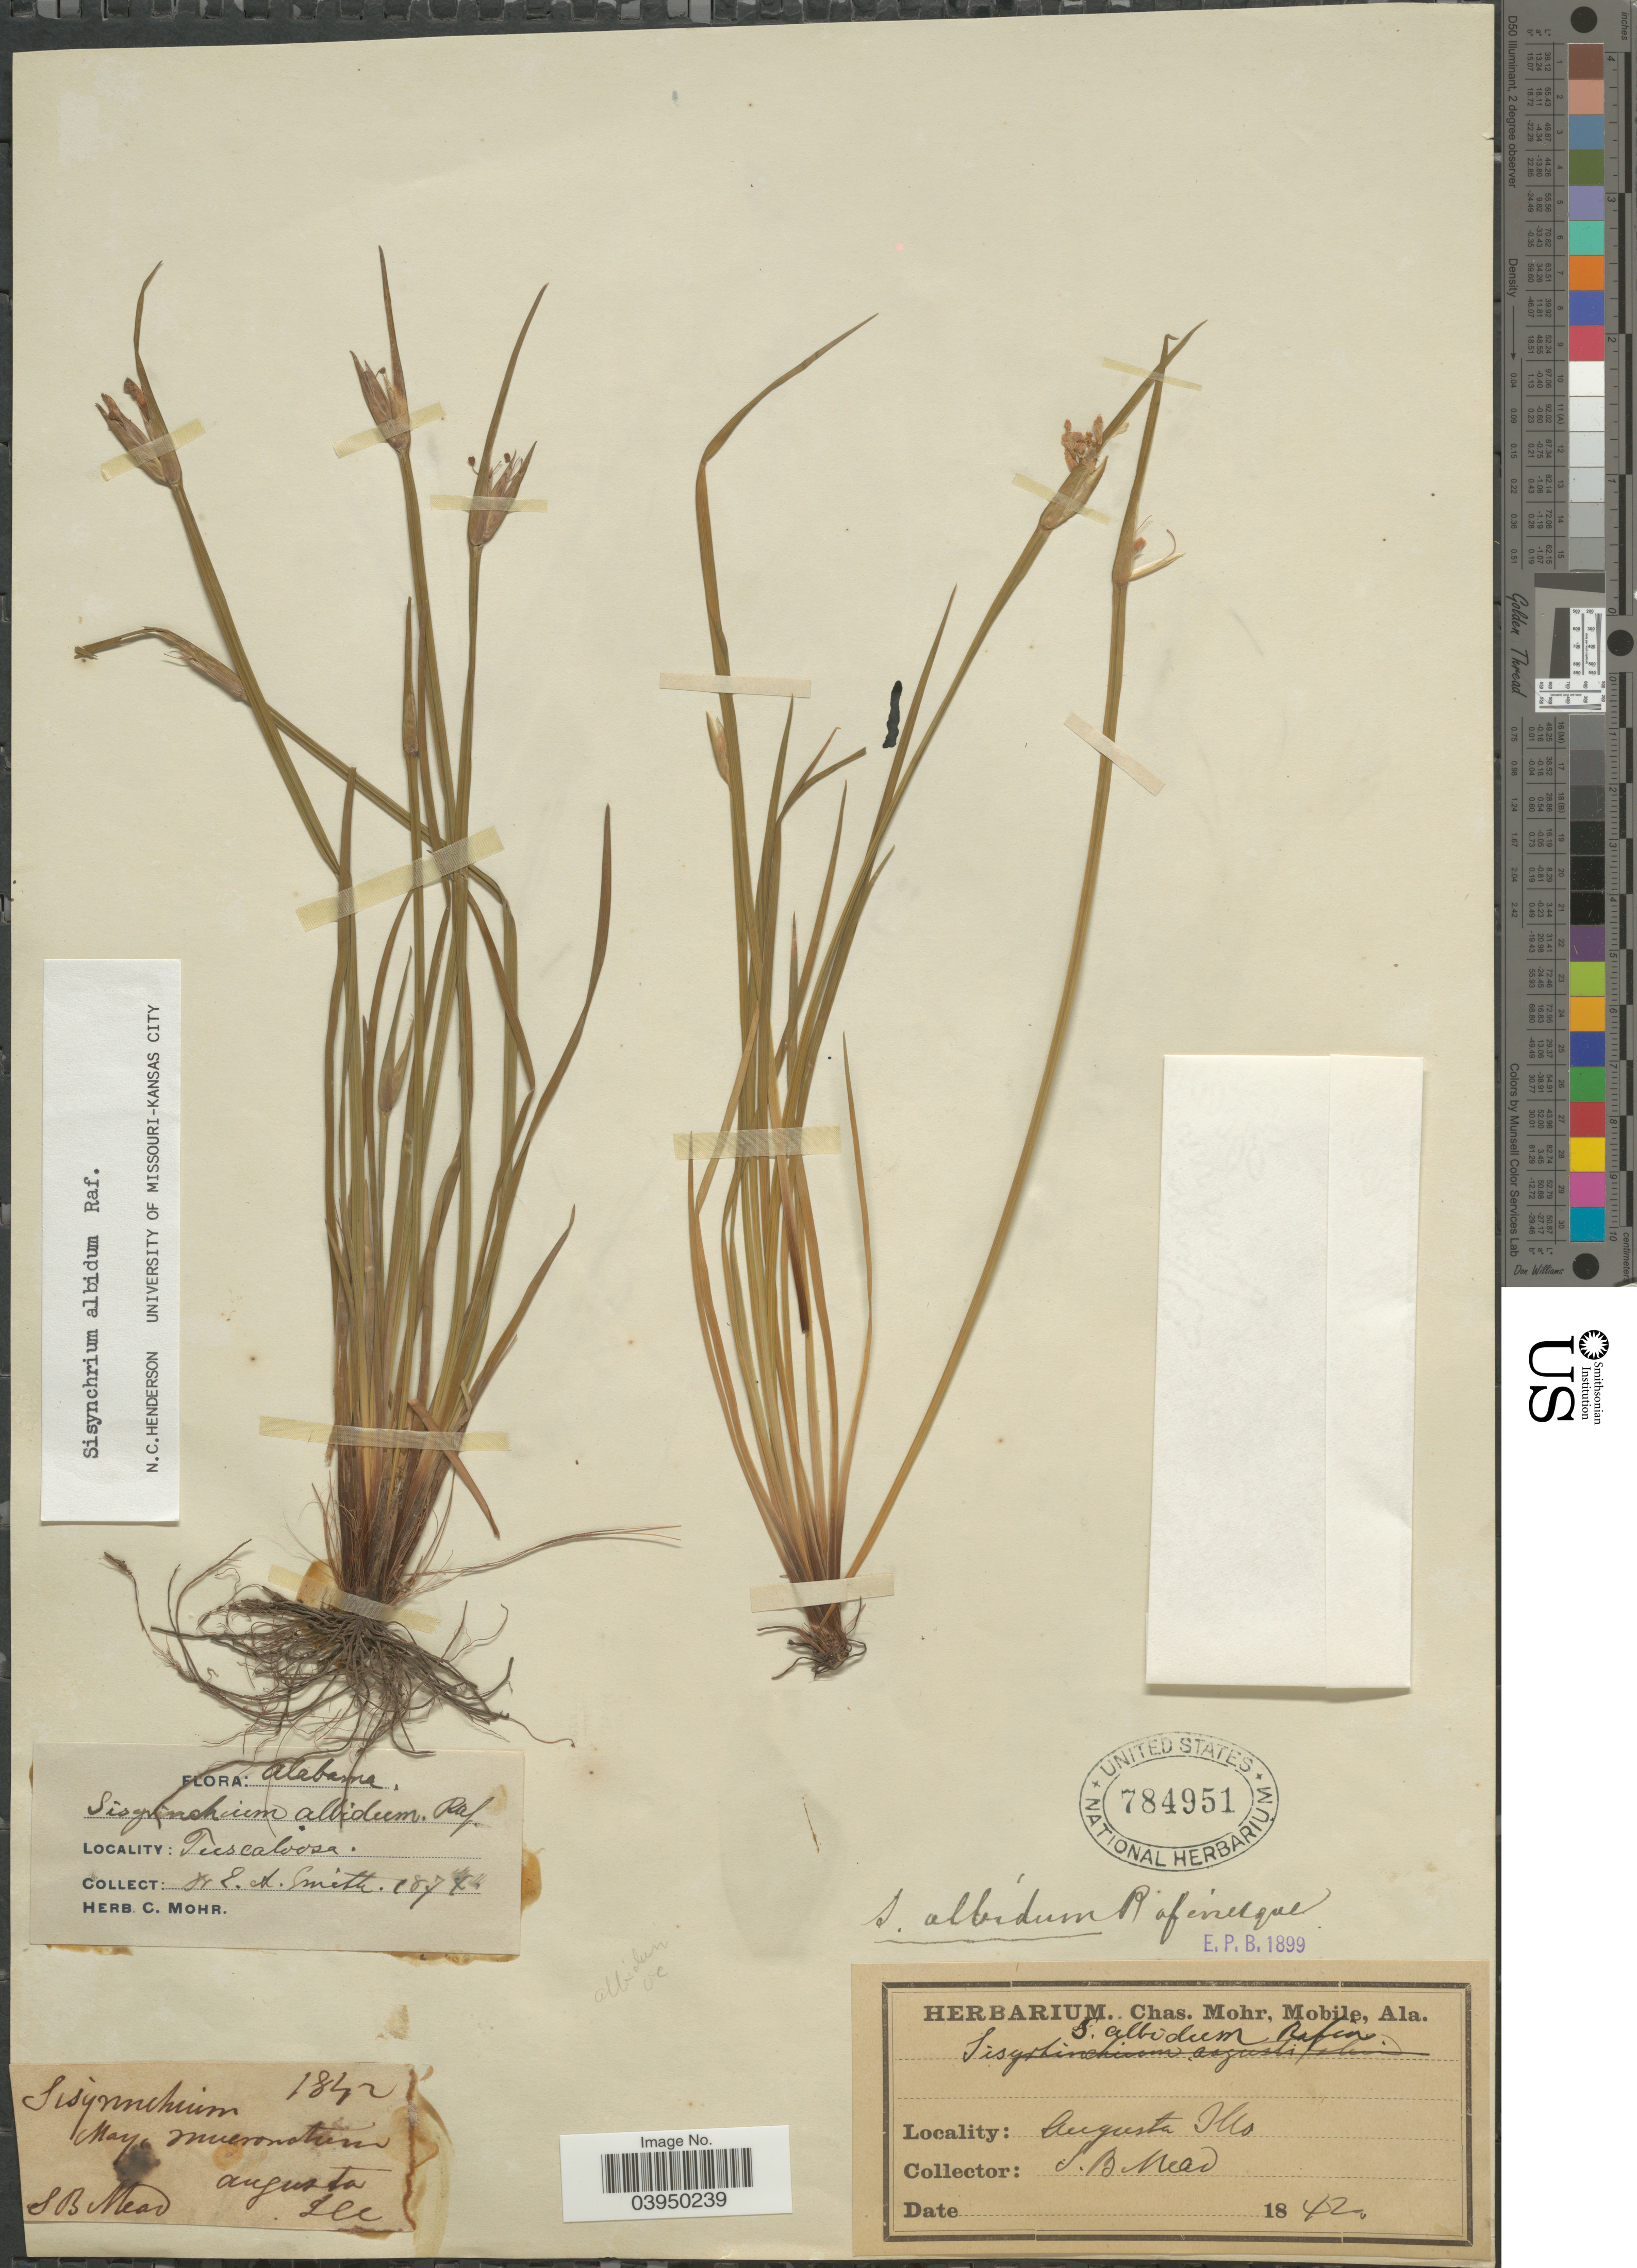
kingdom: Plantae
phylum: Tracheophyta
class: Liliopsida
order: Asparagales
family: Iridaceae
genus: Sisyrinchium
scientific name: Sisyrinchium albidum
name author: Raf.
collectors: S. Mead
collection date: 1842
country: United States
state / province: Illinois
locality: Augusta.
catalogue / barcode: US 784951-2